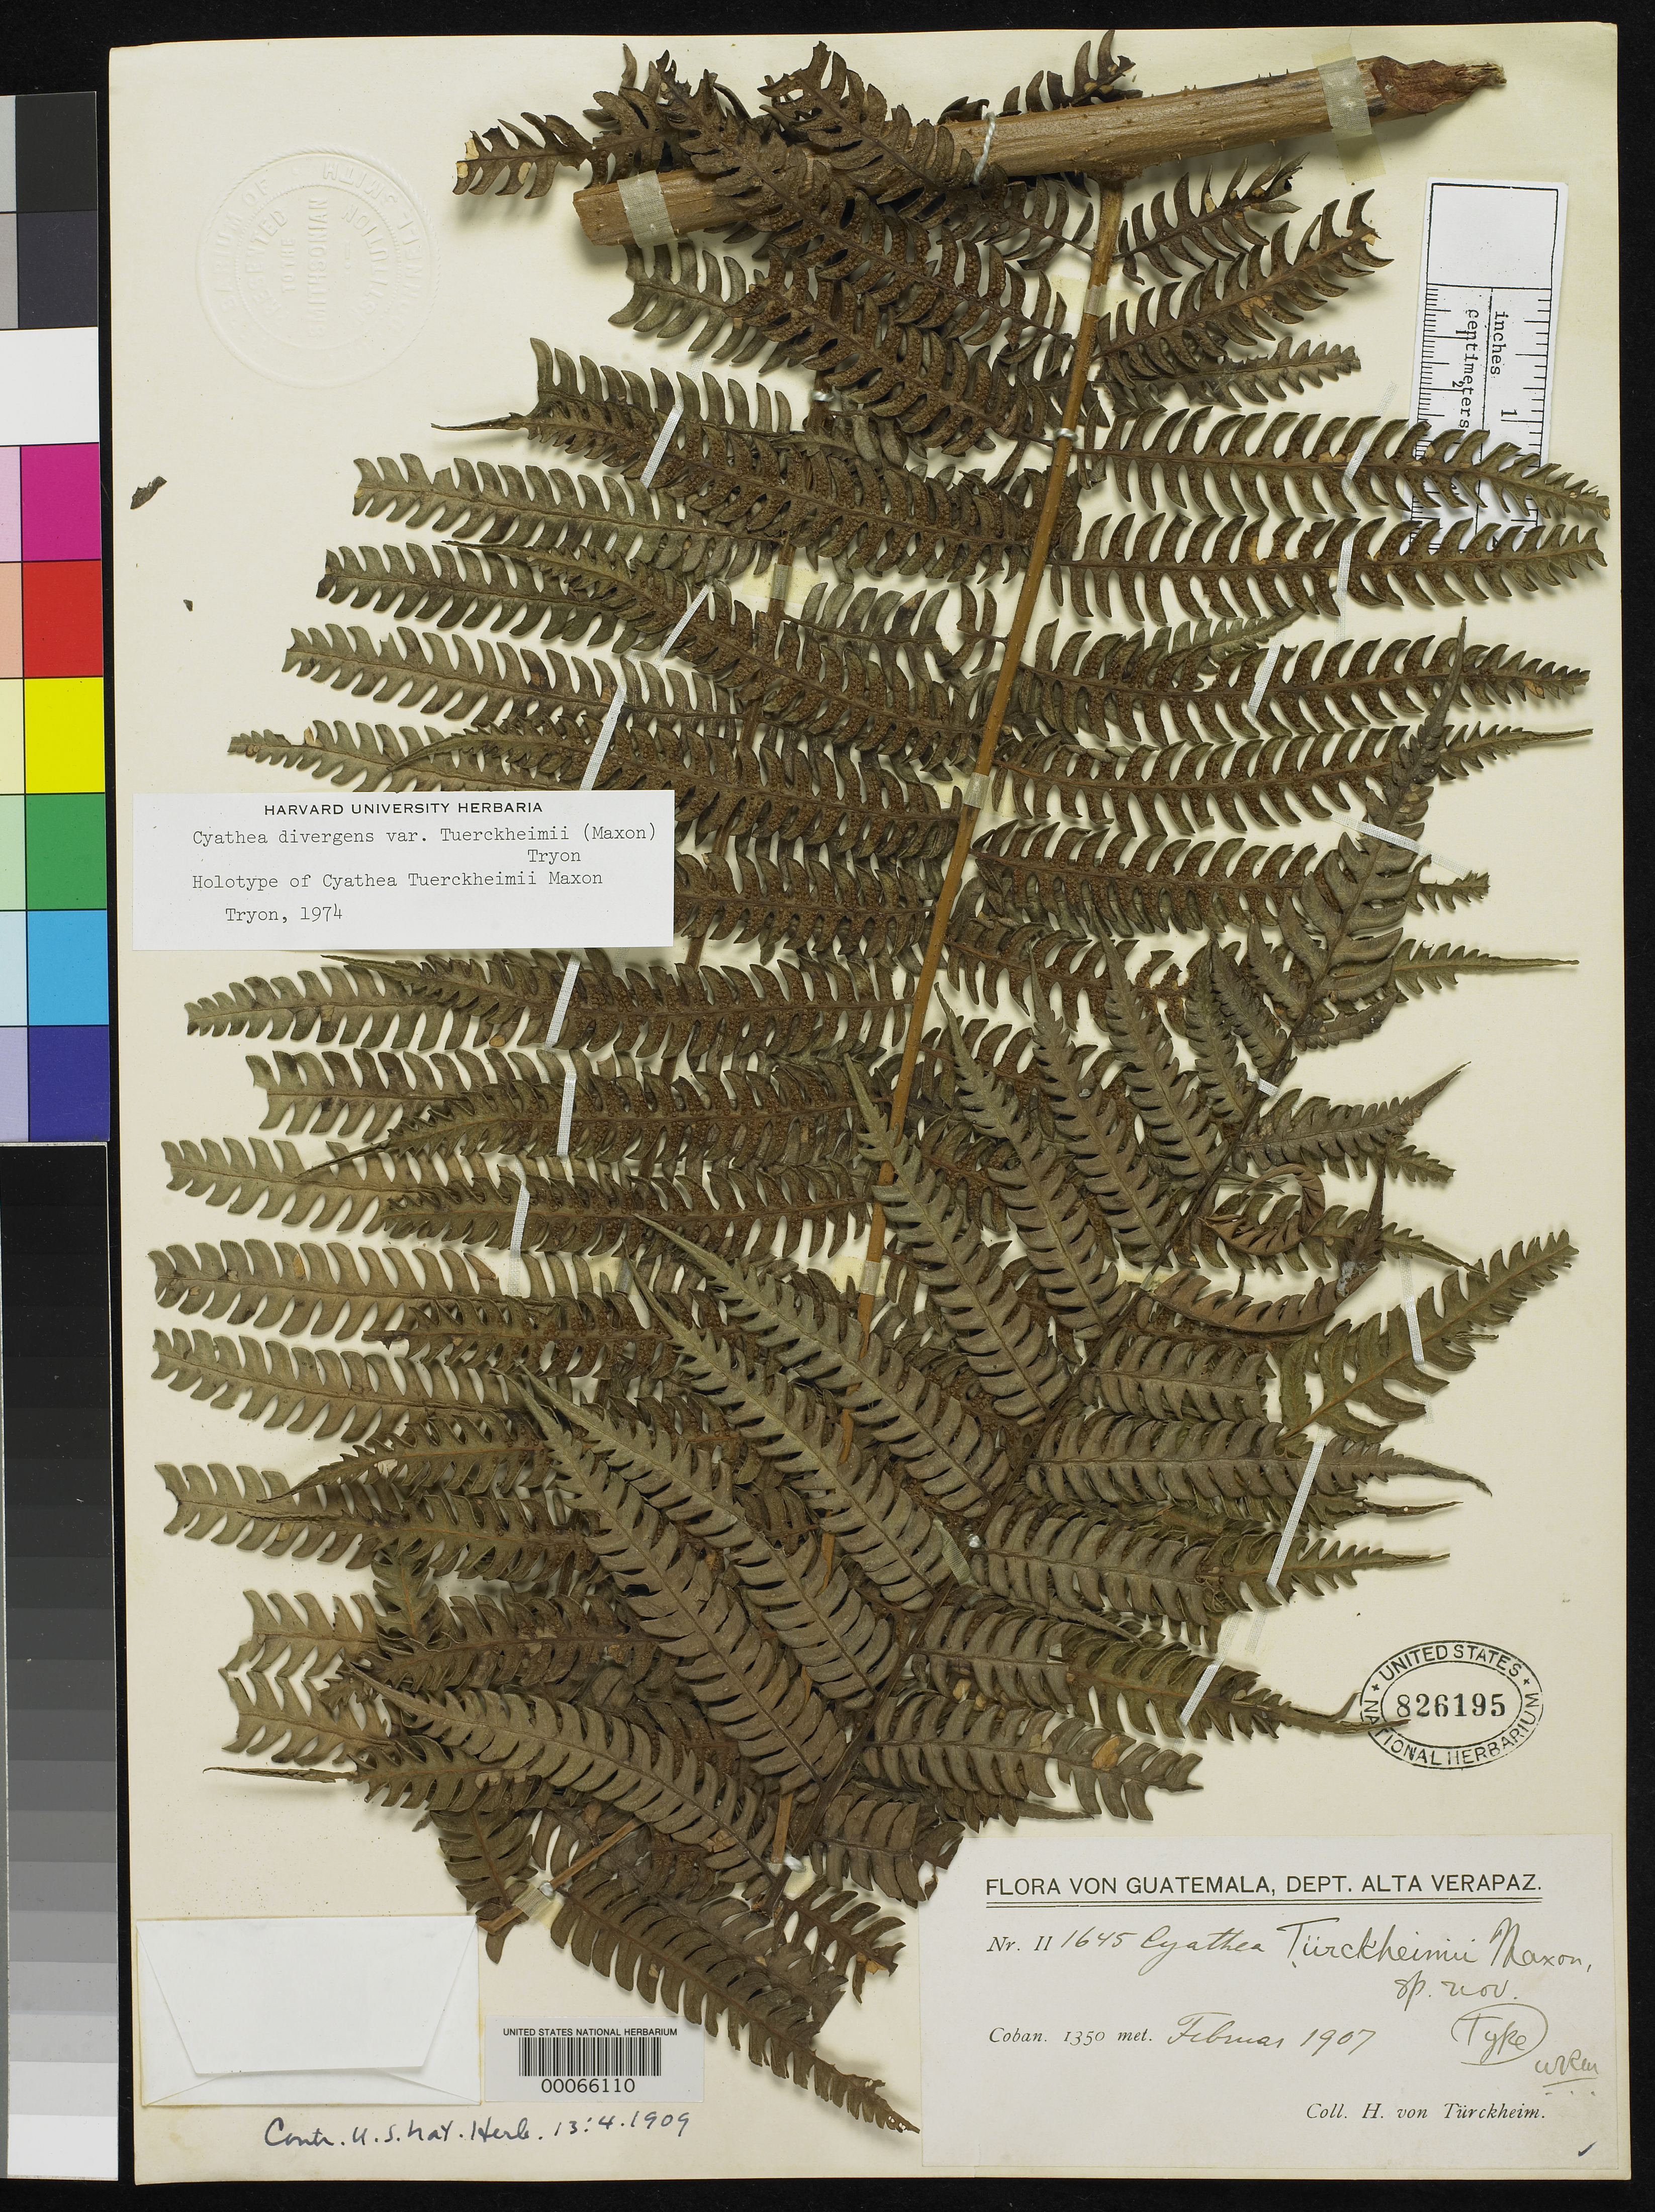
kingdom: Plantae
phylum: Tracheophyta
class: Polypodiopsida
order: Cyatheales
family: Cyatheaceae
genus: Cyathea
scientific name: Cyathea tuerckheimii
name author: Maxon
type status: Holotype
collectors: H. von Türckheim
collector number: II 1645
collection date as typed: Feb 1907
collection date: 1907-02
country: Guatemala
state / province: Alta Verapaz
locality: Cobán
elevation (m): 1350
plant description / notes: US also has 2 specimens with same collection number (II 1645) that are presumably original material but are apparently not duplicates of the holotype and not isotypes; holotype (USNH 826195) was collected Feb. 1907; other specimens Nov. 1907 and not annotated or cited in protologue as isotype (or paratype).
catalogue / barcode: US 826195